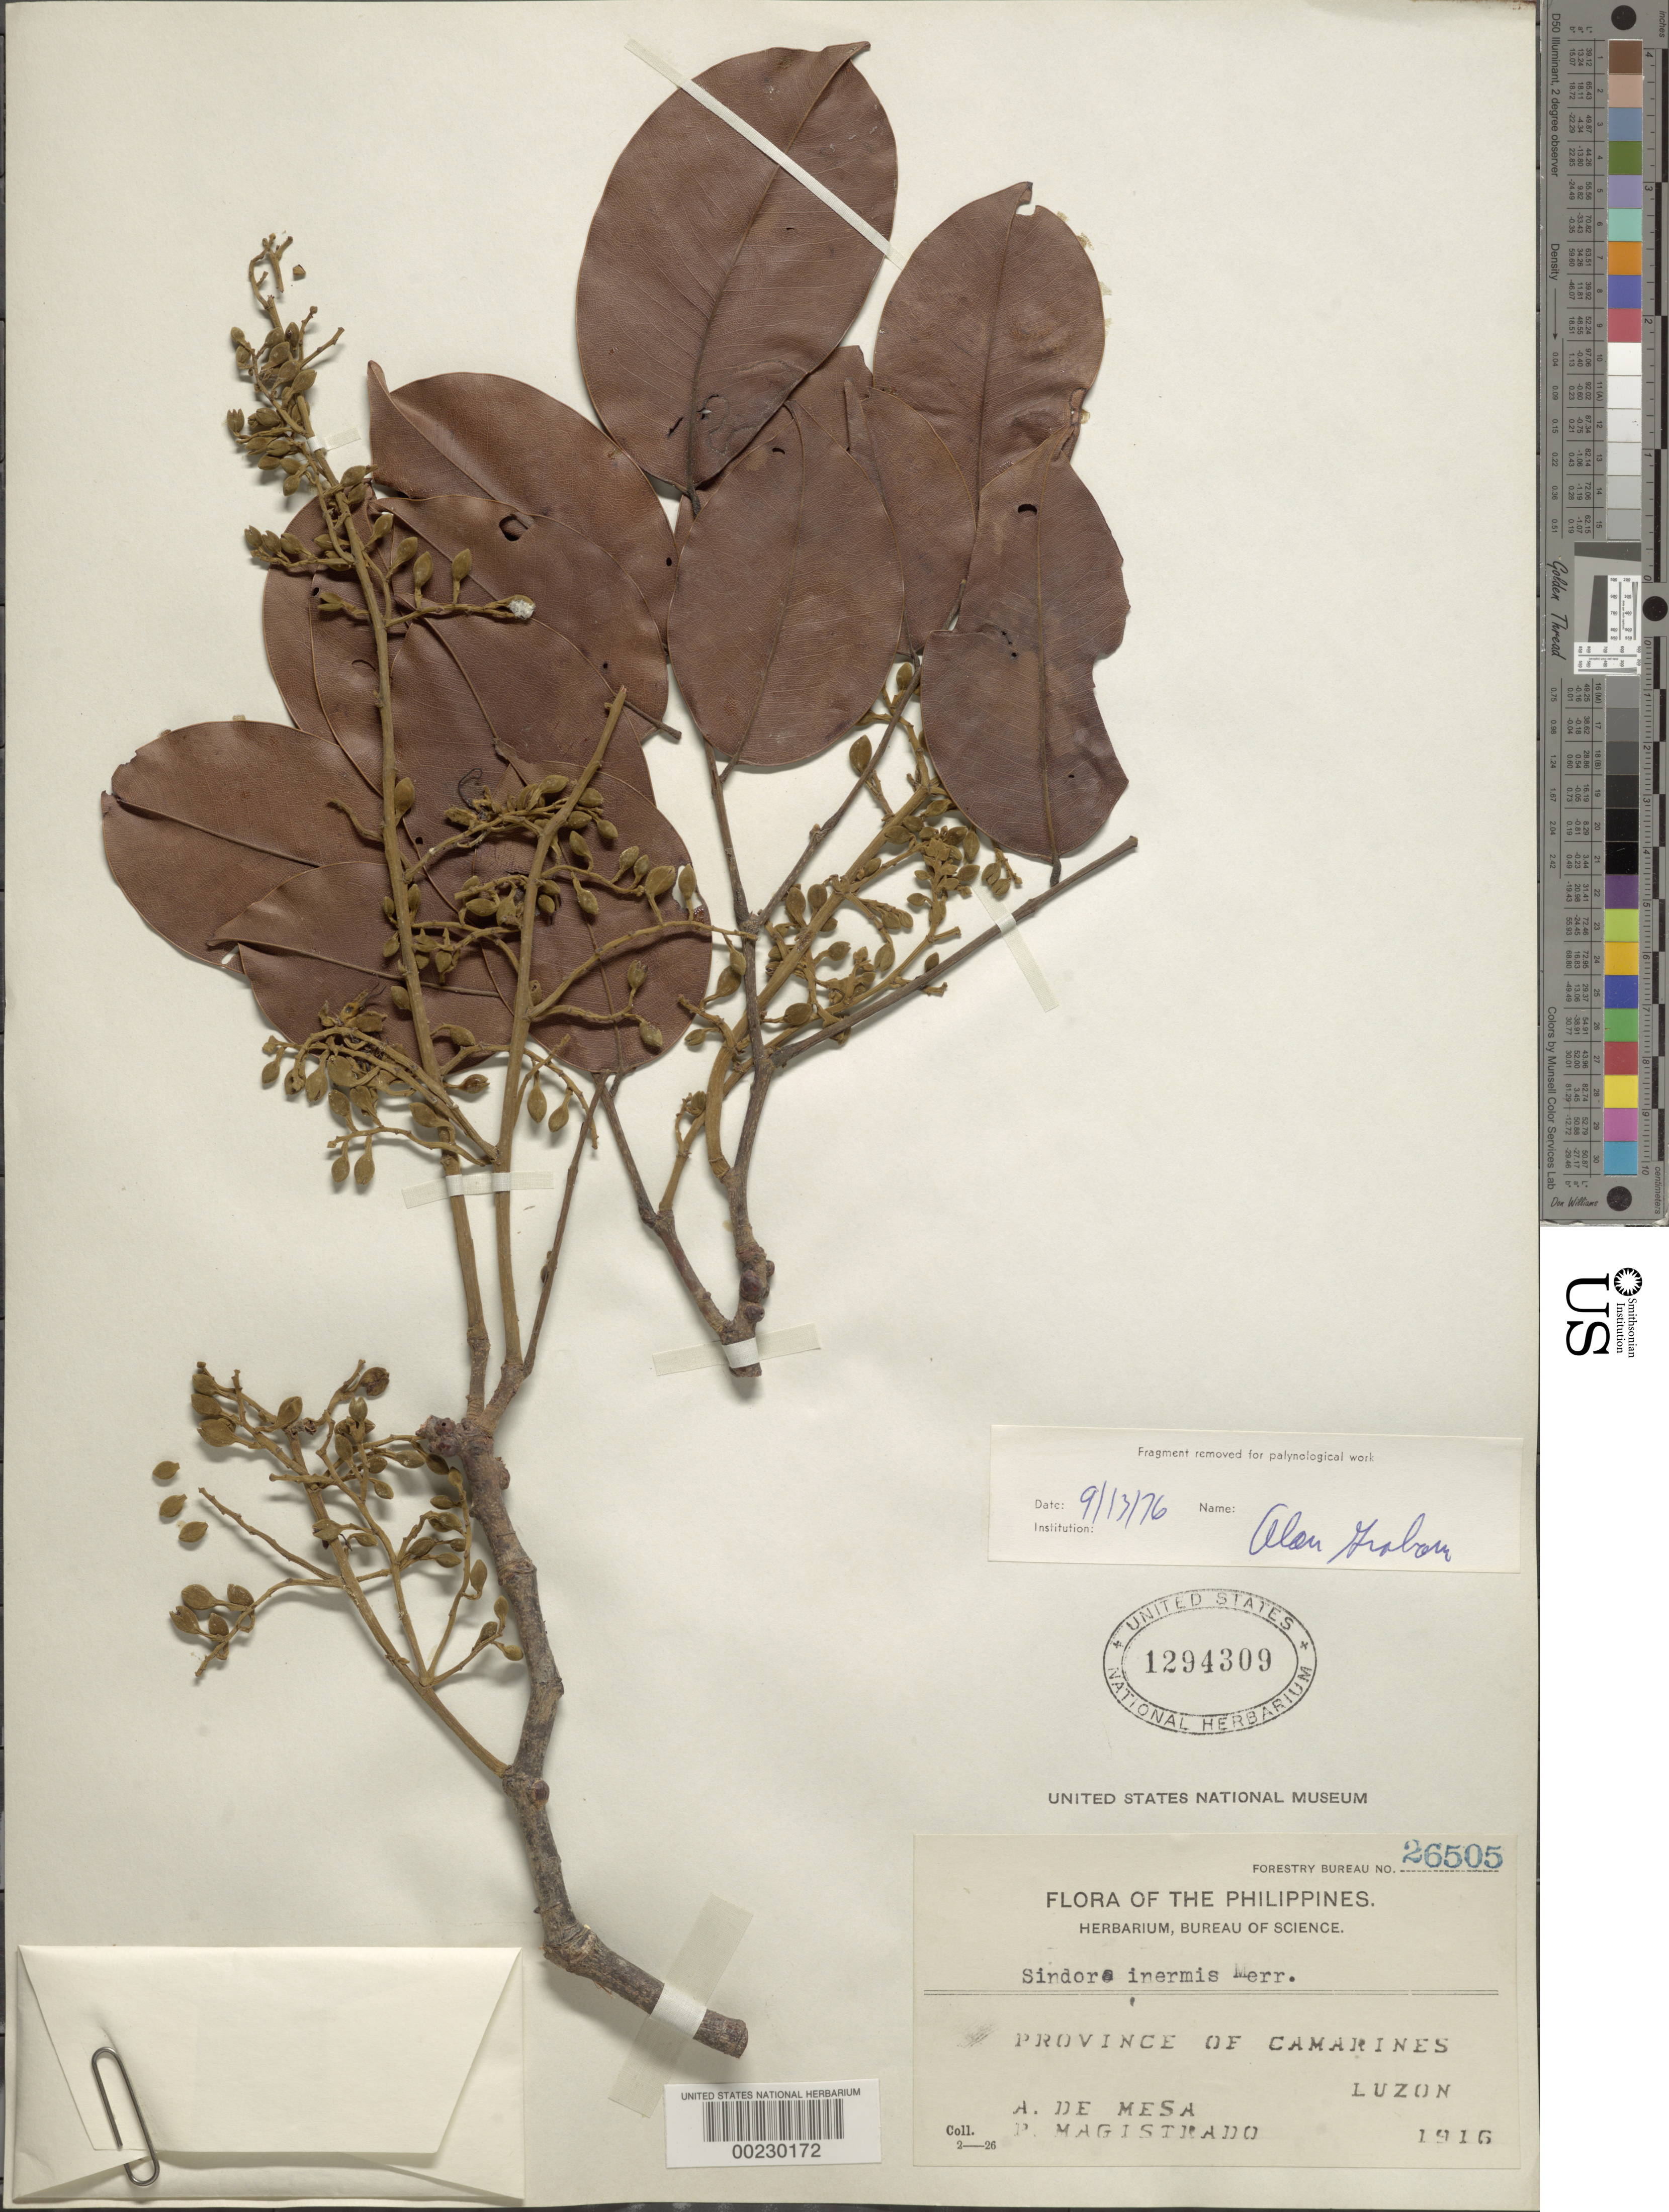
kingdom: Plantae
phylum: Tracheophyta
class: Magnoliopsida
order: Fabales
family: Fabaceae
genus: Sindora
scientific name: Sindora inermis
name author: Merr.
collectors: A. De Mesa & P. Magistrado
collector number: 26505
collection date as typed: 1916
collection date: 1916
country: Philippines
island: Luzon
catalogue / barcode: US 1294309